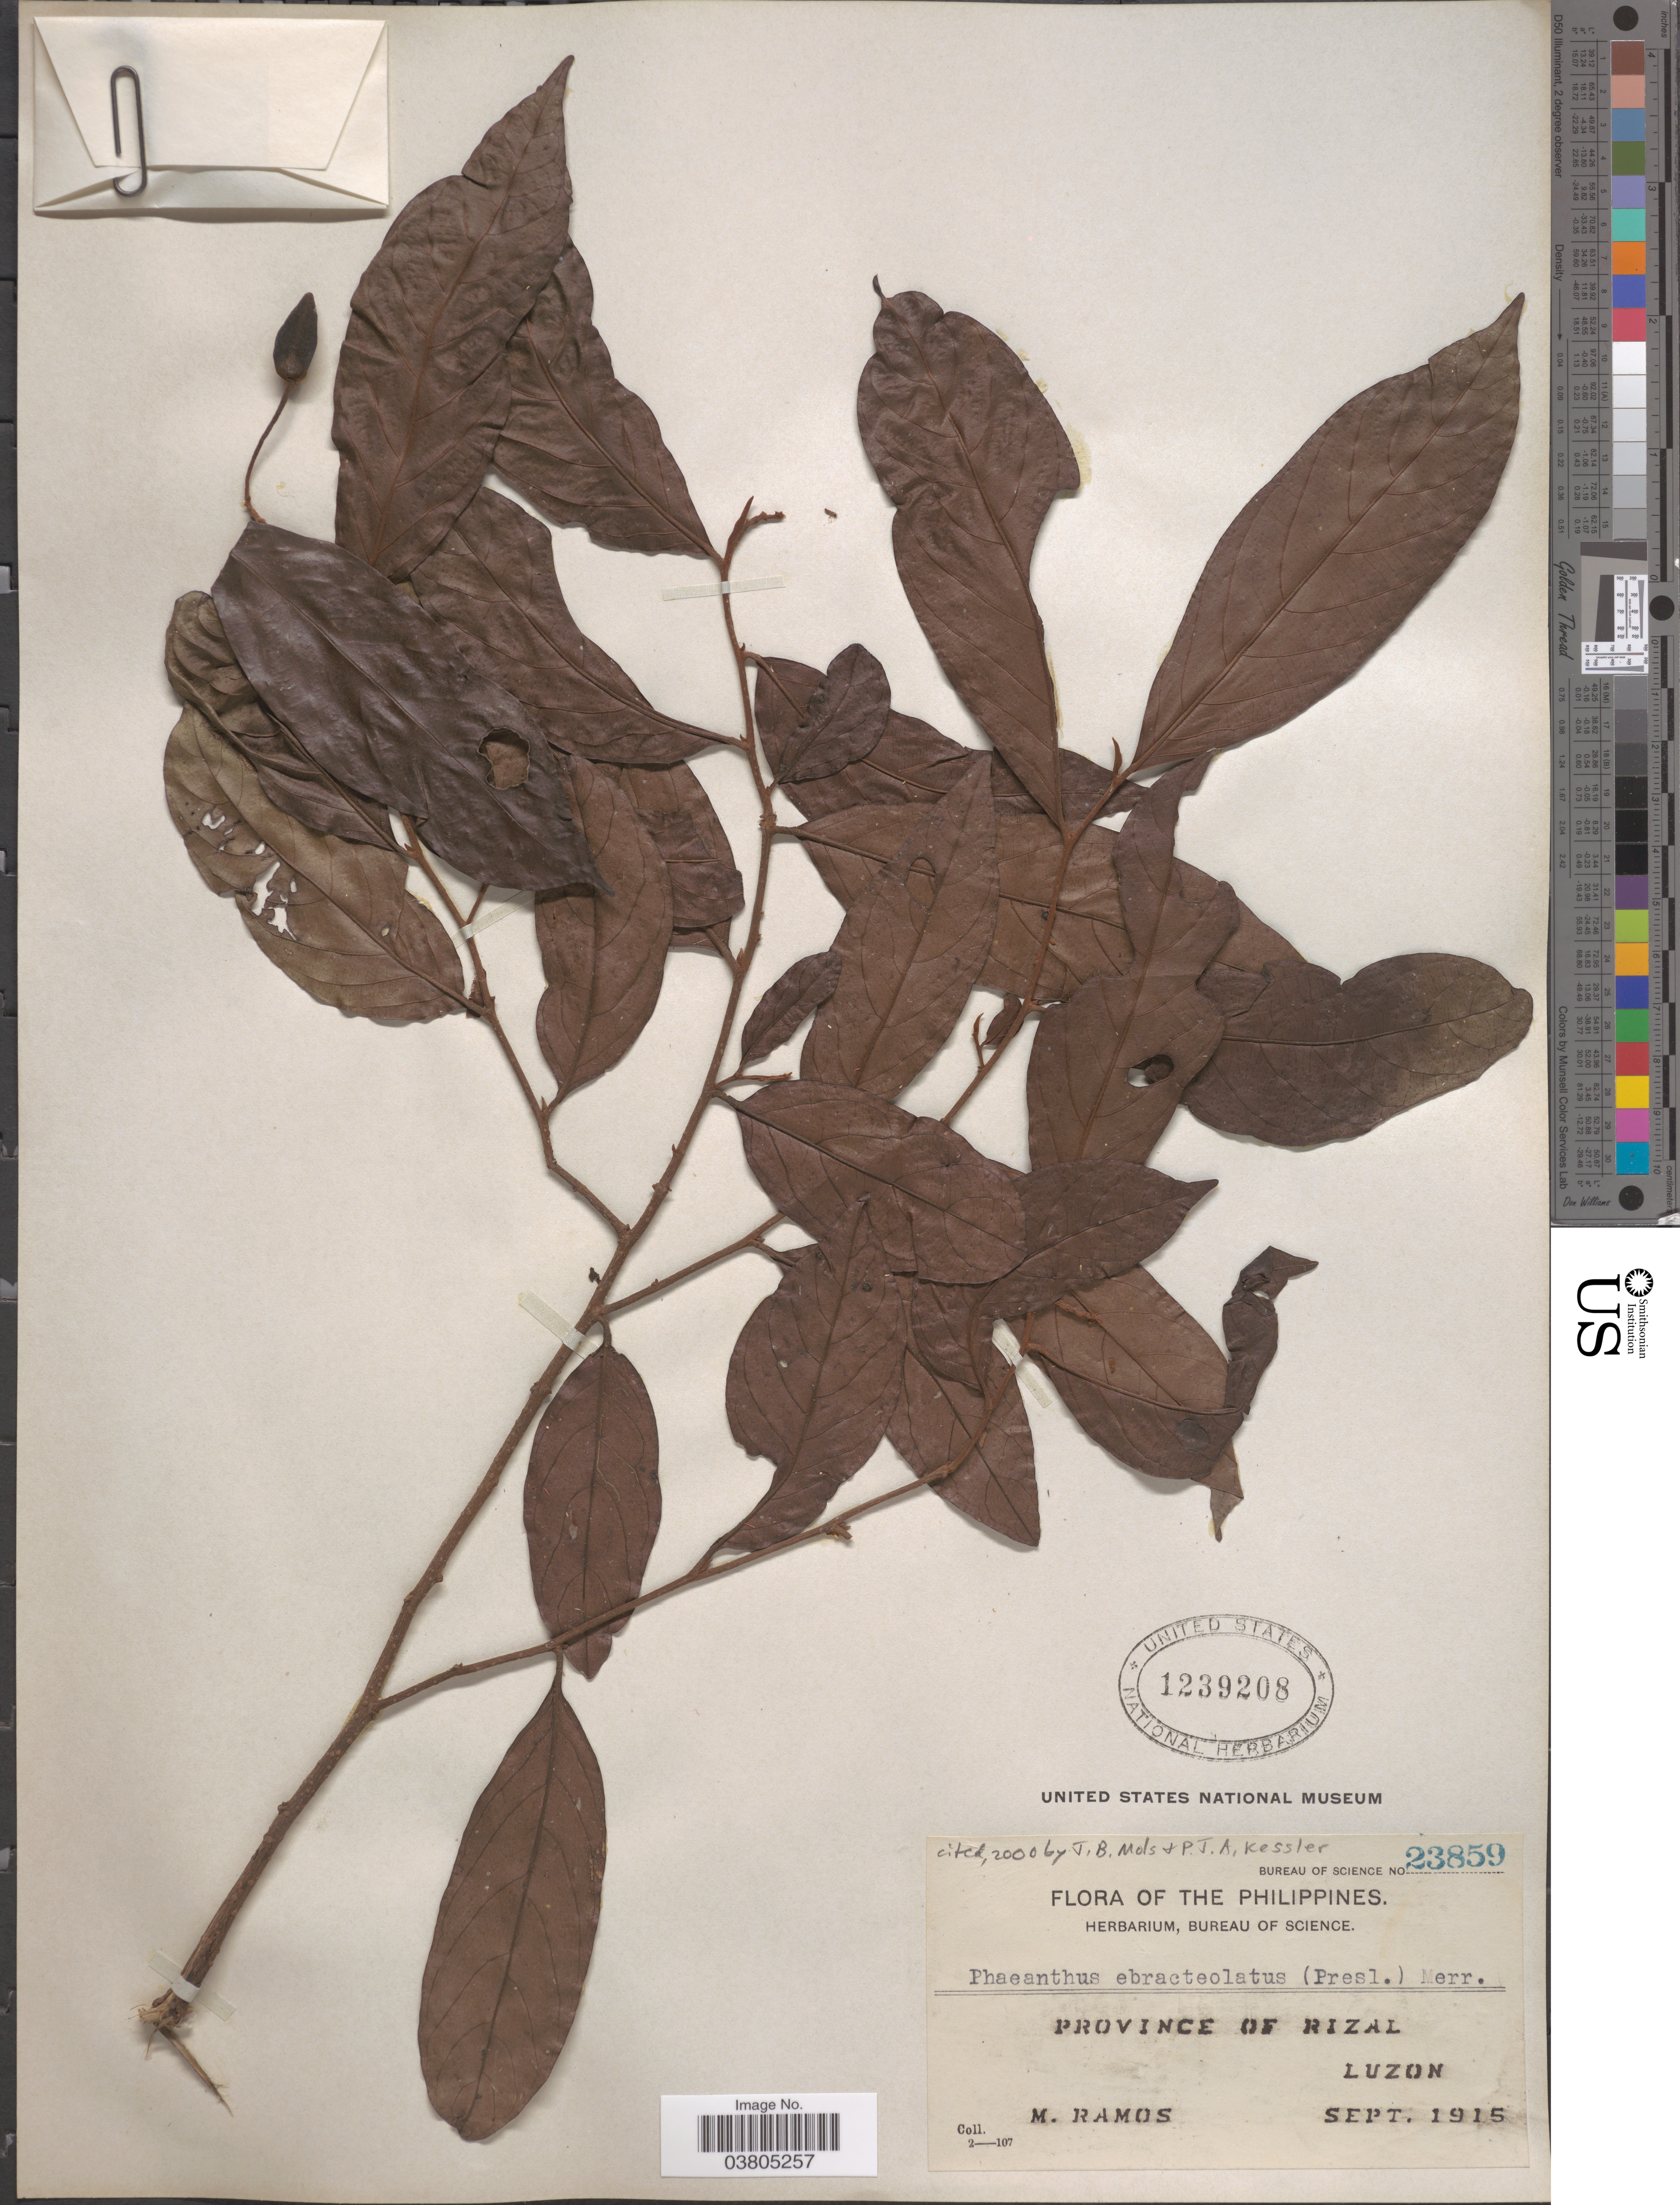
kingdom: Plantae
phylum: Tracheophyta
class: Magnoliopsida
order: Magnoliales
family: Annonaceae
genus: Phaeanthus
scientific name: Phaeanthus ebracteolatus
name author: (C. Presl) Merr.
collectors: M. Ramos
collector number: Bureau of Science 23859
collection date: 1915-09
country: Philippines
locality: Province of Rizal. Luzon.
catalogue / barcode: US 1239208